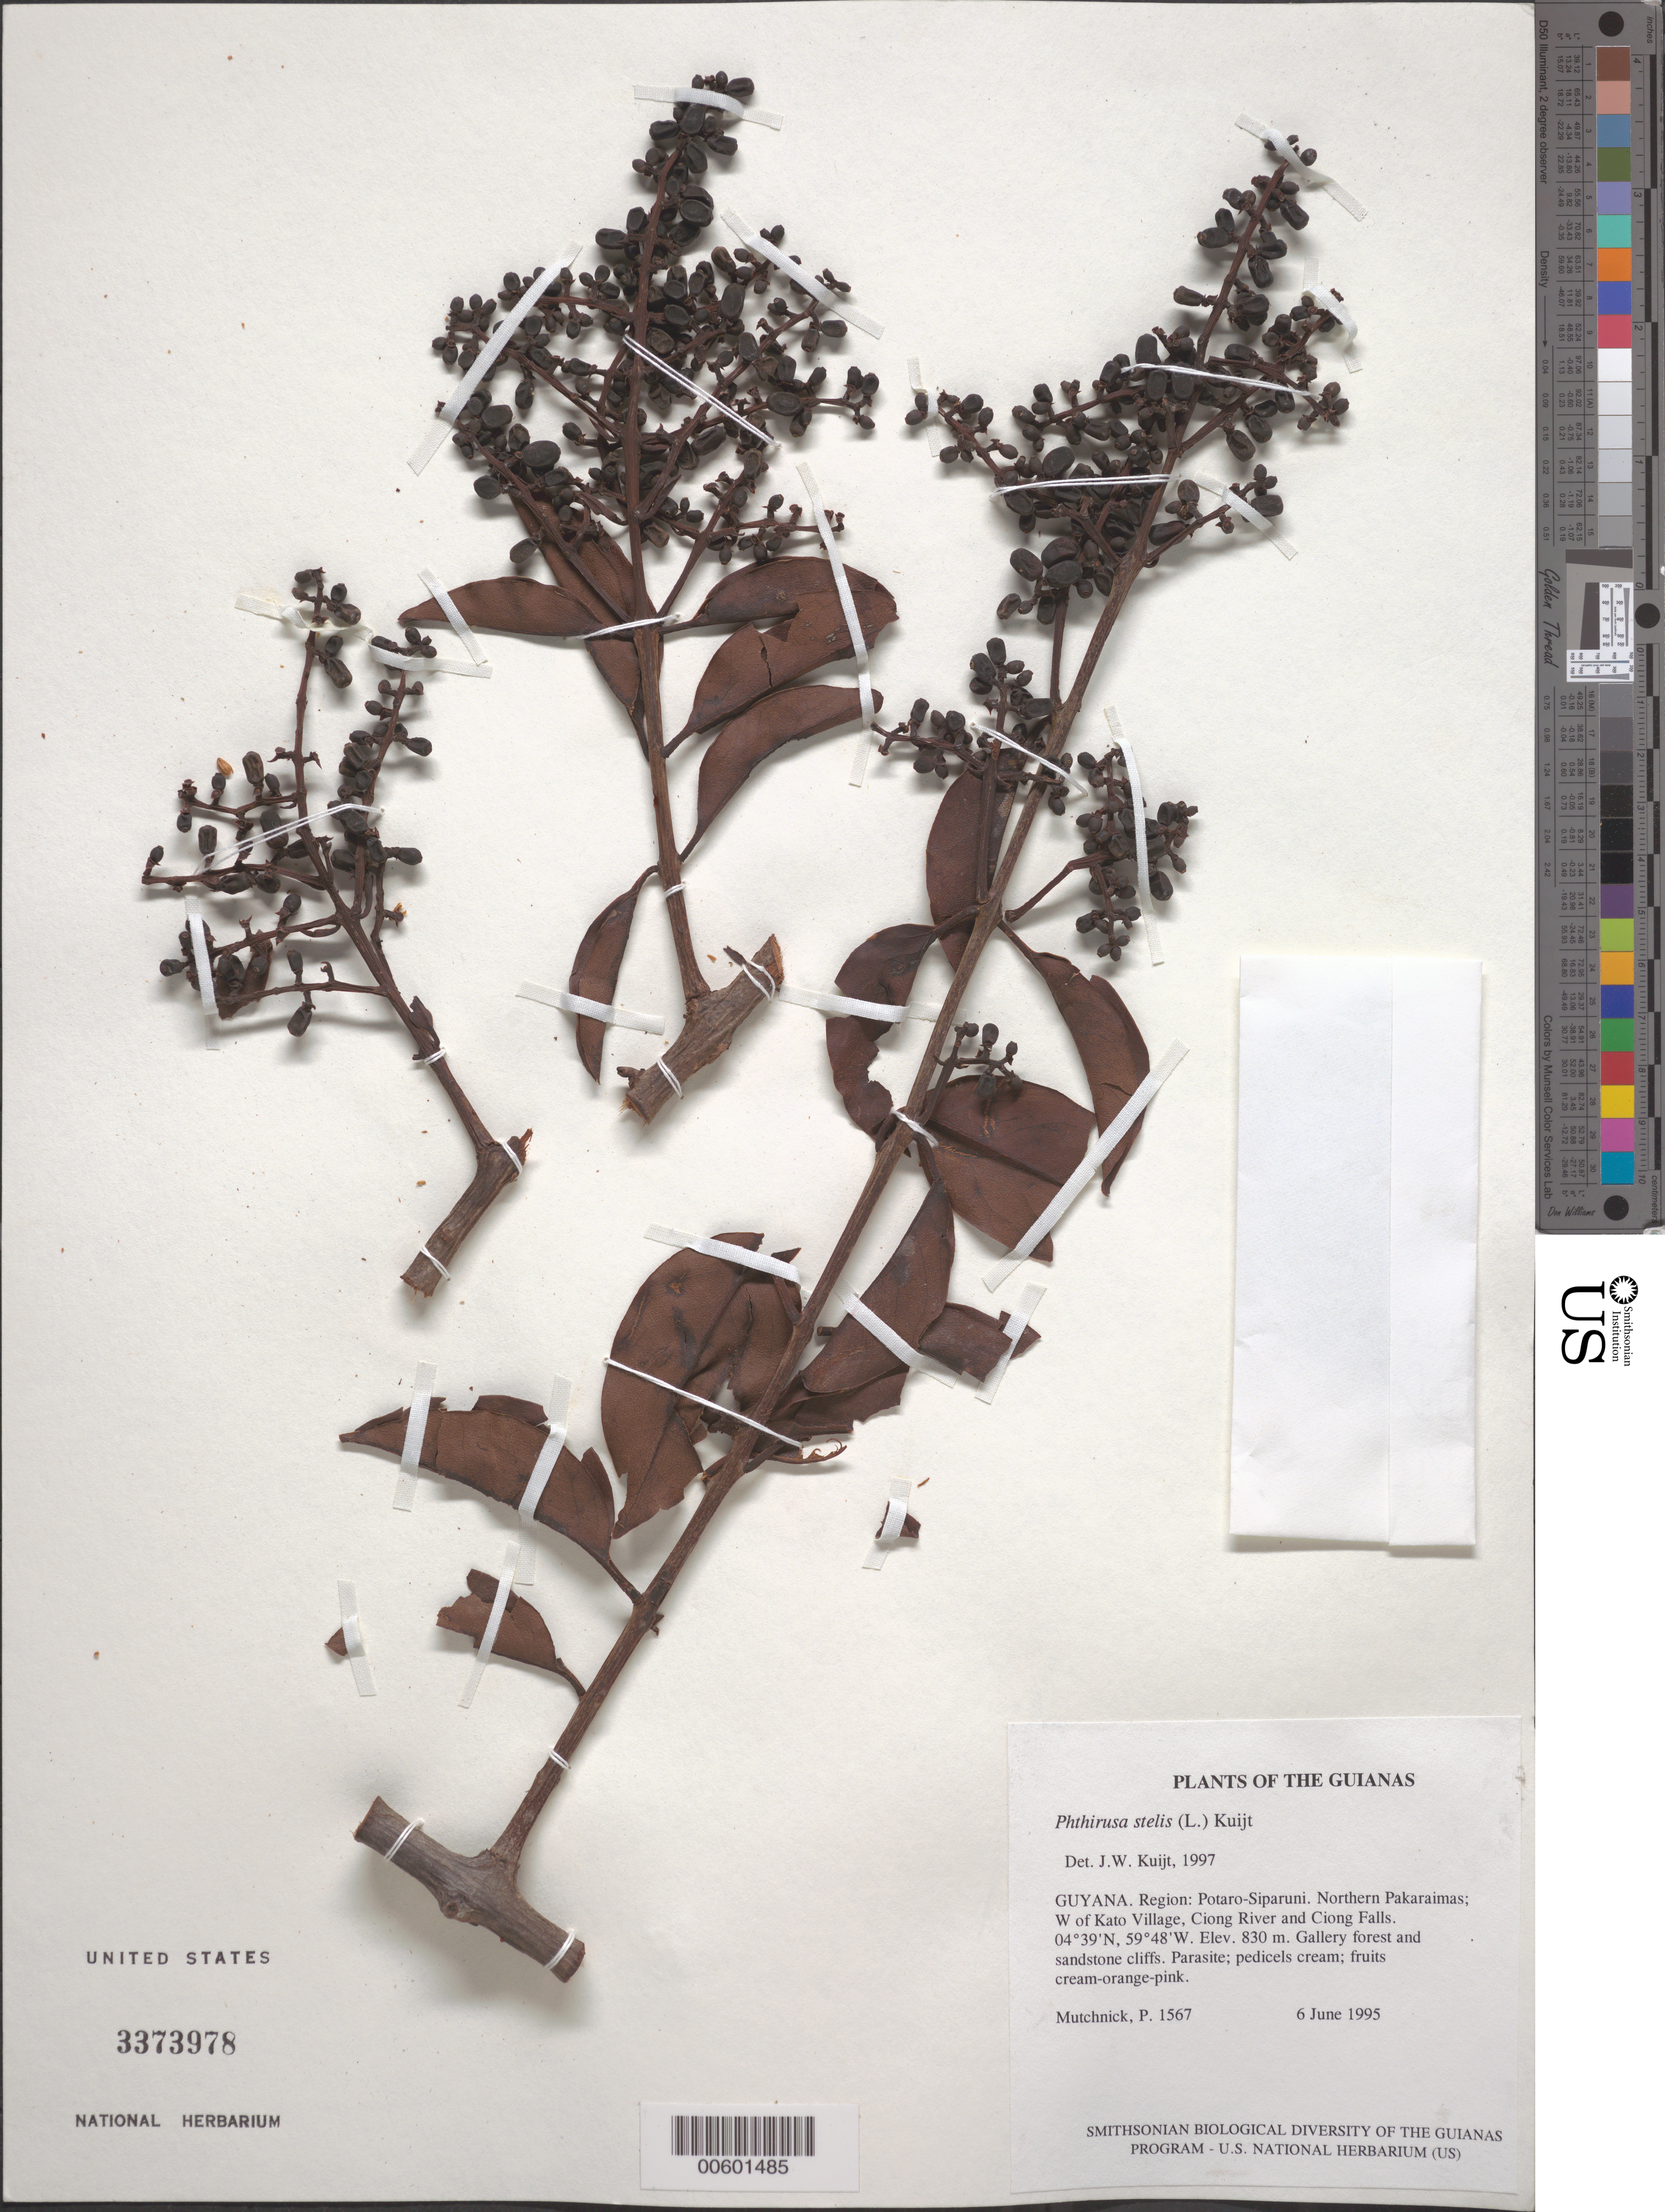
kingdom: Plantae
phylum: Tracheophyta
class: Magnoliopsida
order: Santalales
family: Loranthaceae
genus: Phthirusa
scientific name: Phthirusa stelis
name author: (L.) Kuijt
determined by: Kuijt, Job, (CANADA)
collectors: P. Mutchnick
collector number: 1567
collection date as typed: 6 June 1995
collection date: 1995-06-06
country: Guyana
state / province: Potaro-Siparuni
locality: Northern Pakaraimas; W of Kato Village, Ciong River and Ciong Falls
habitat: Gallery forest and sandstone cliffs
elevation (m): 830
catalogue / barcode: US 3373978